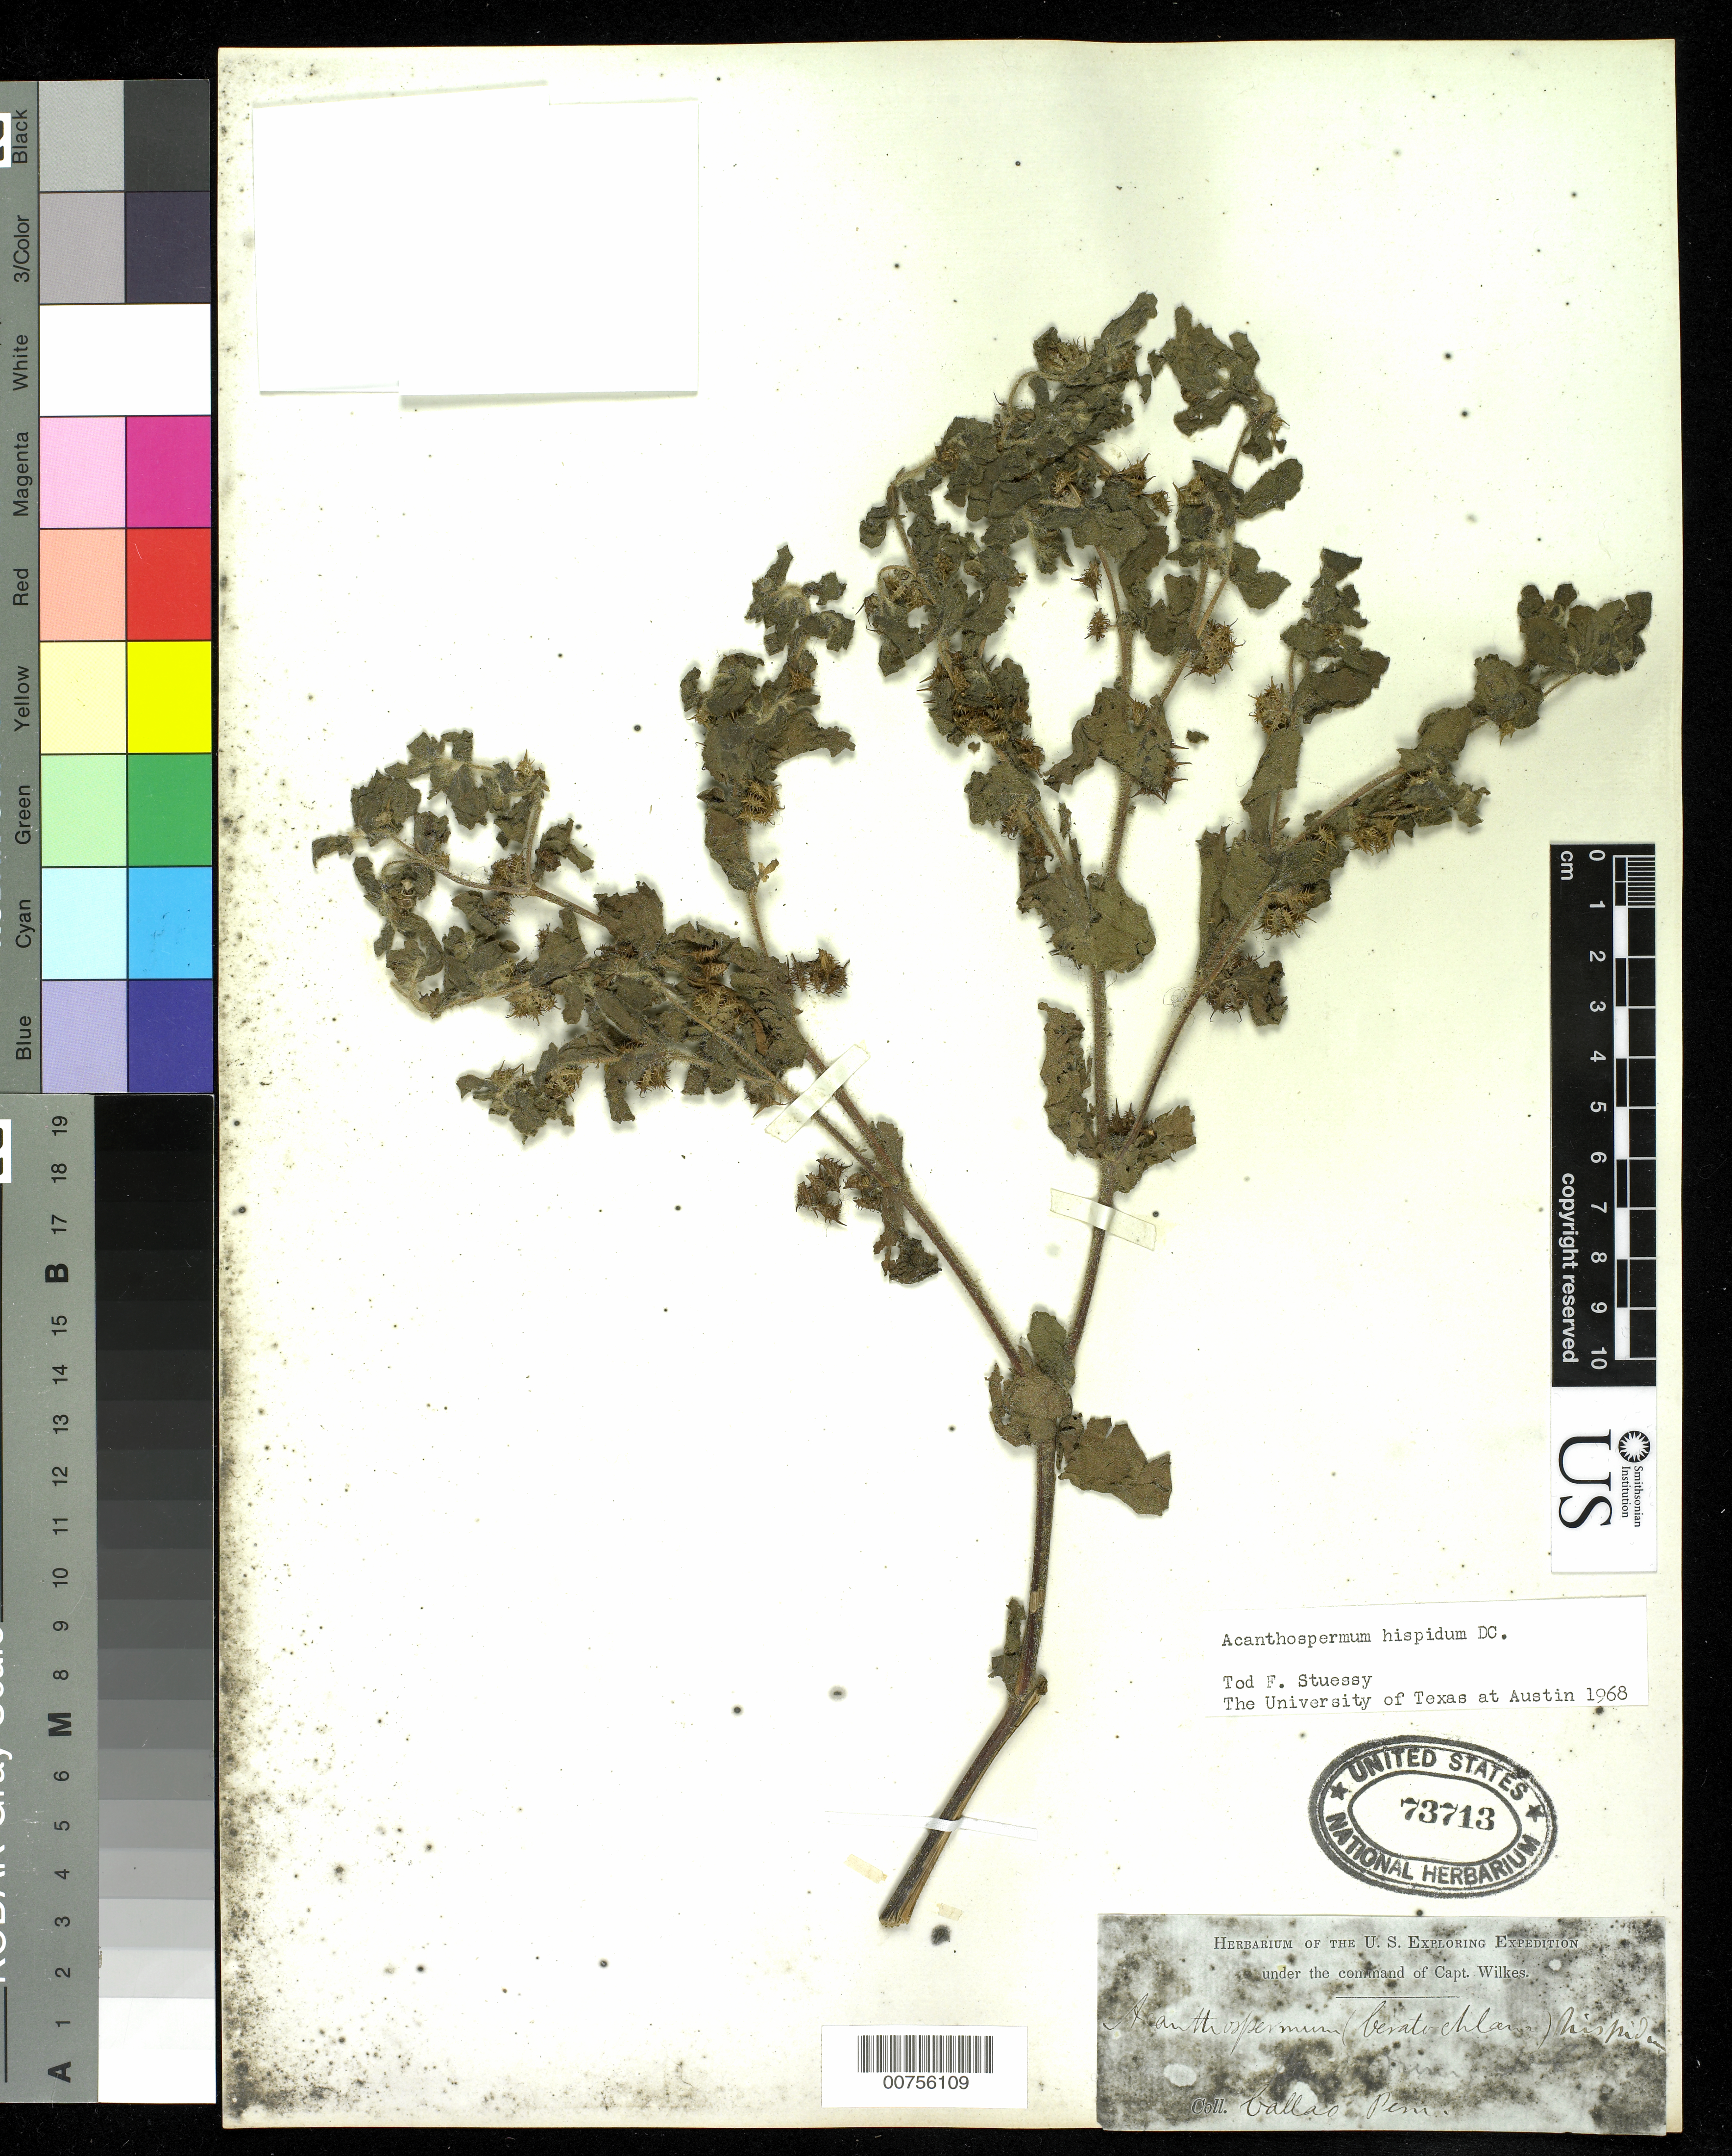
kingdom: Plantae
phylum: Tracheophyta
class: Magnoliopsida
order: Asterales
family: Asteraceae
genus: Acanthospermum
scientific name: Acanthospermum hispidum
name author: DC.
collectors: Wilkes Explor. Exped.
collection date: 1838/1842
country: Peru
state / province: Callao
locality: Callao Pem.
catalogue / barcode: US 73713